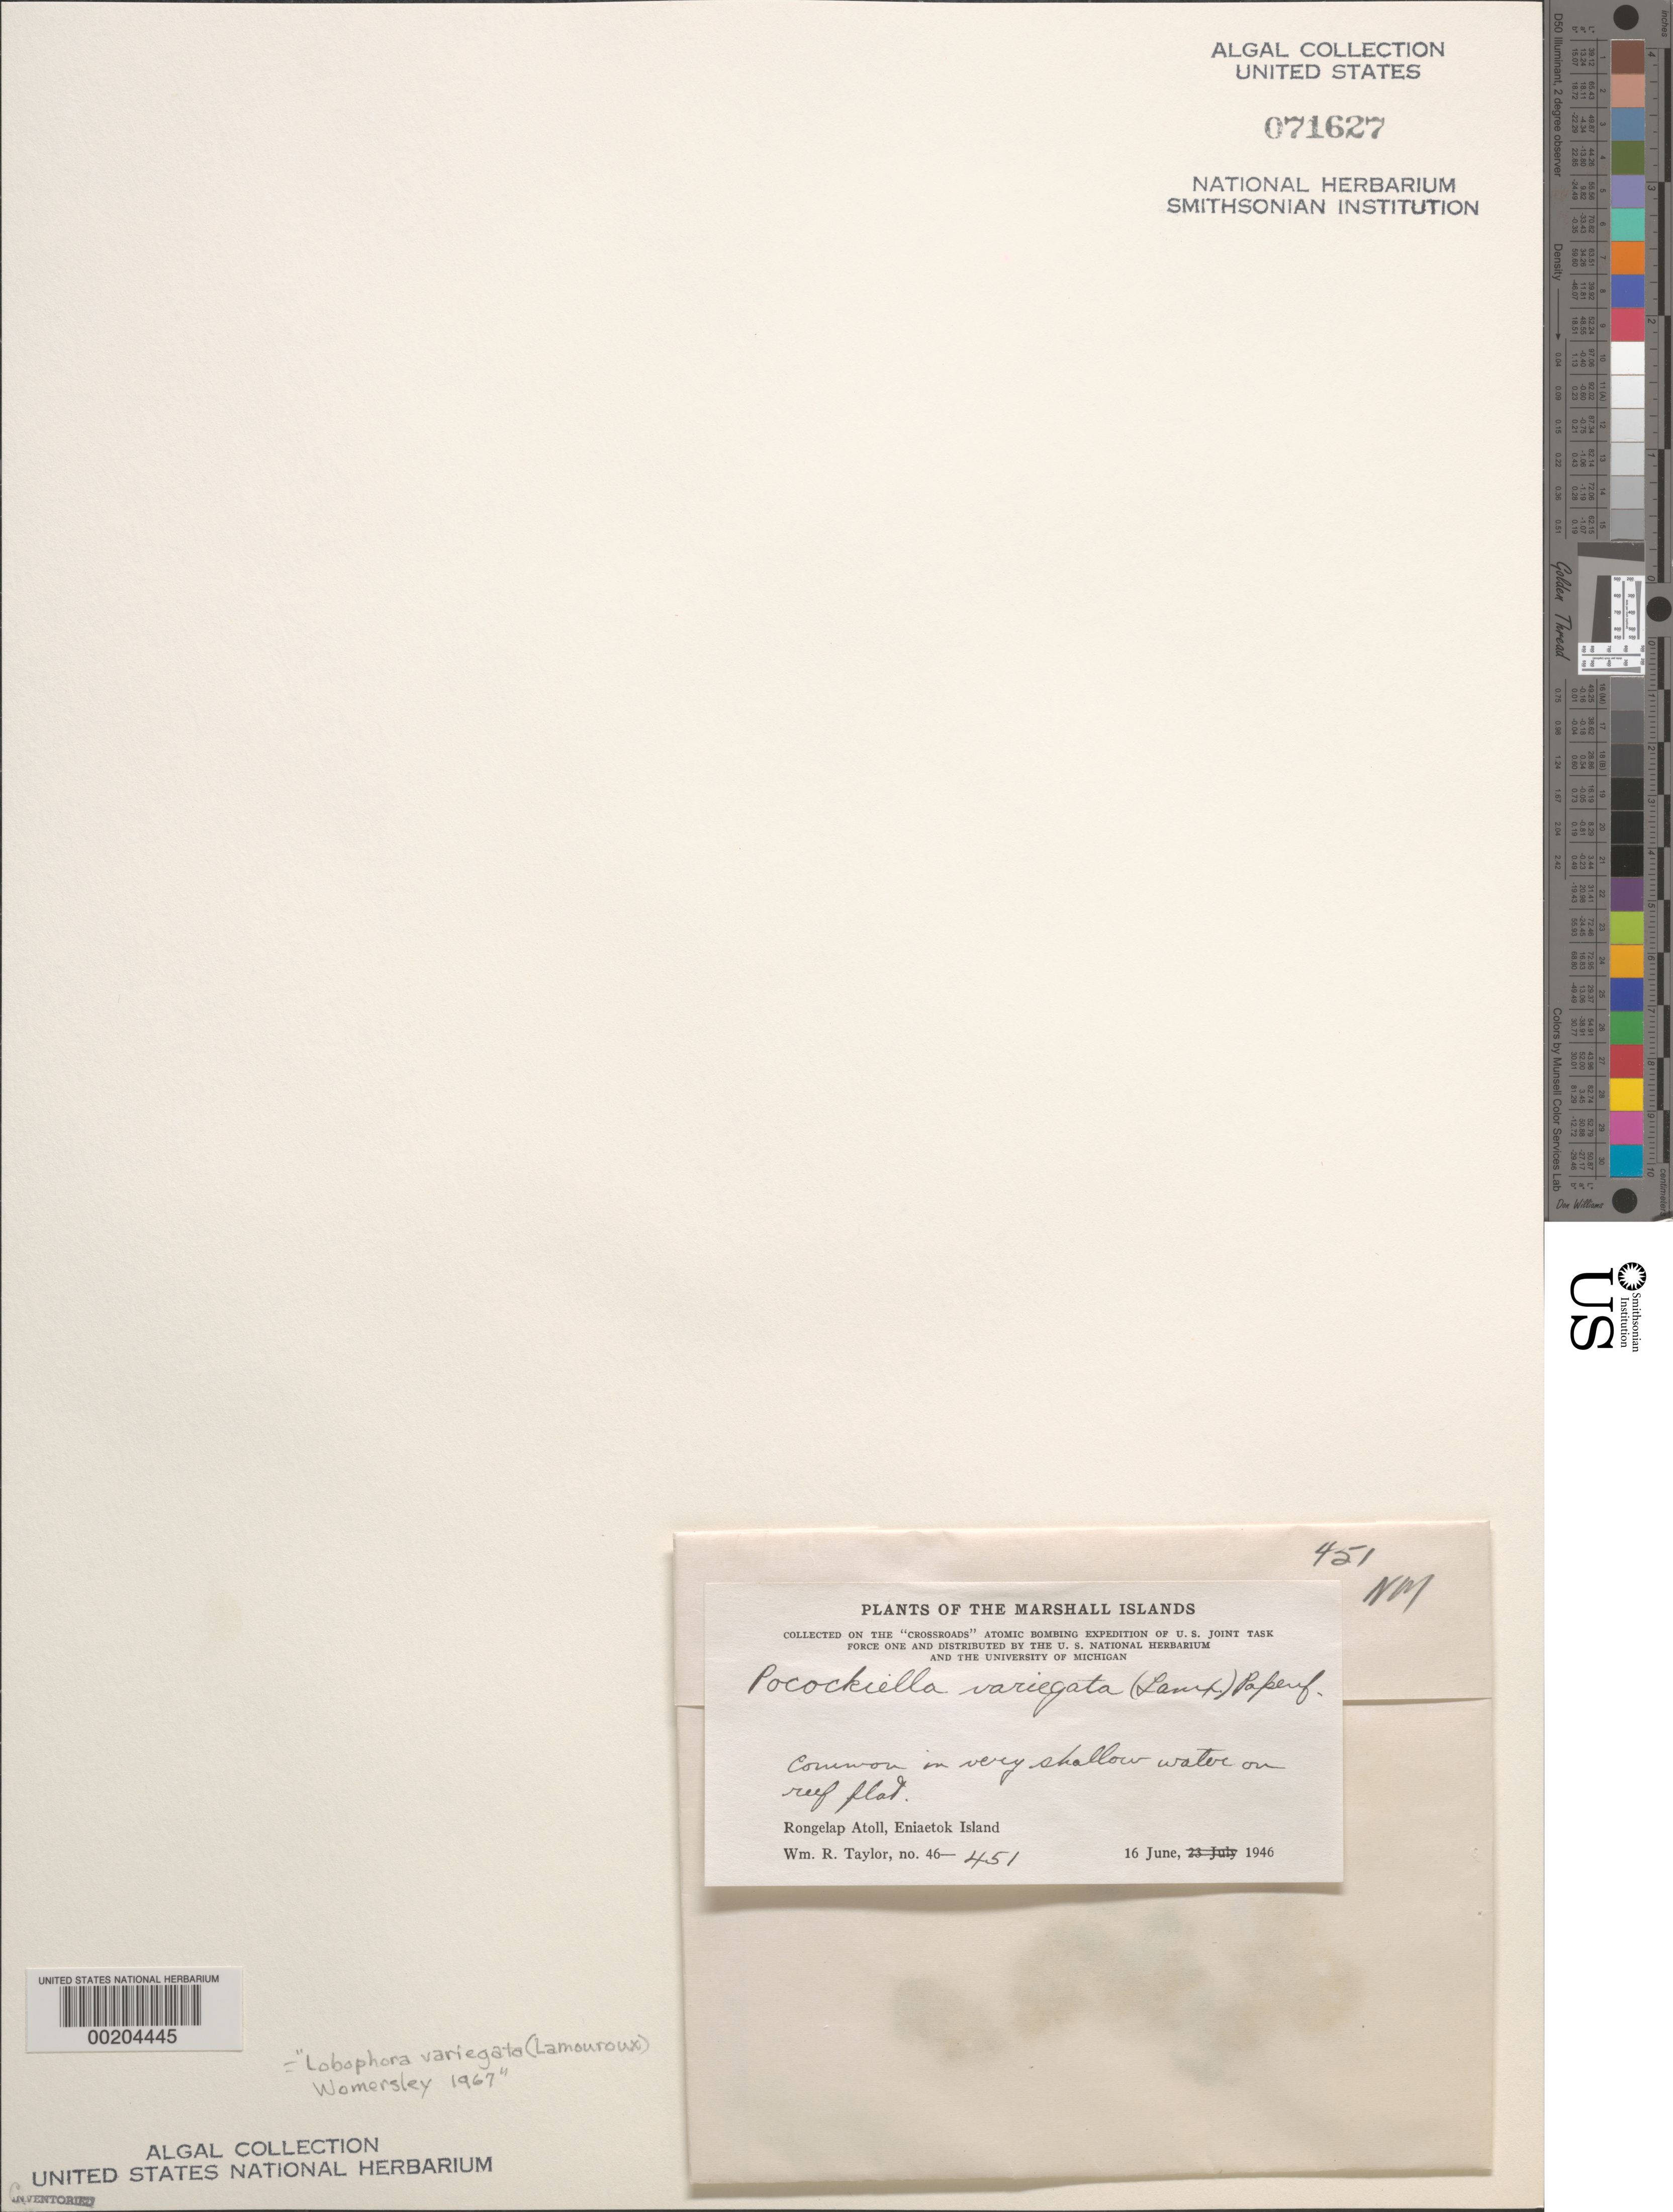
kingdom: Chromista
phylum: Ochrophyta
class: Phaeophyceae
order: Dictyotales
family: Dictyotaceae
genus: Lobophora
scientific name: Lobophora variegata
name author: (J.V.Lamouroux) Womersley & E.C. Oliveira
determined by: Womersley, H. B. S.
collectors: W. R. Taylor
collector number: WRT 46-451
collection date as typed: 16 Jun 1946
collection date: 1946-06-16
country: Marshall Islands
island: Rongelap Atoll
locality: Eniaetok Islet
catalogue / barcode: US 71627